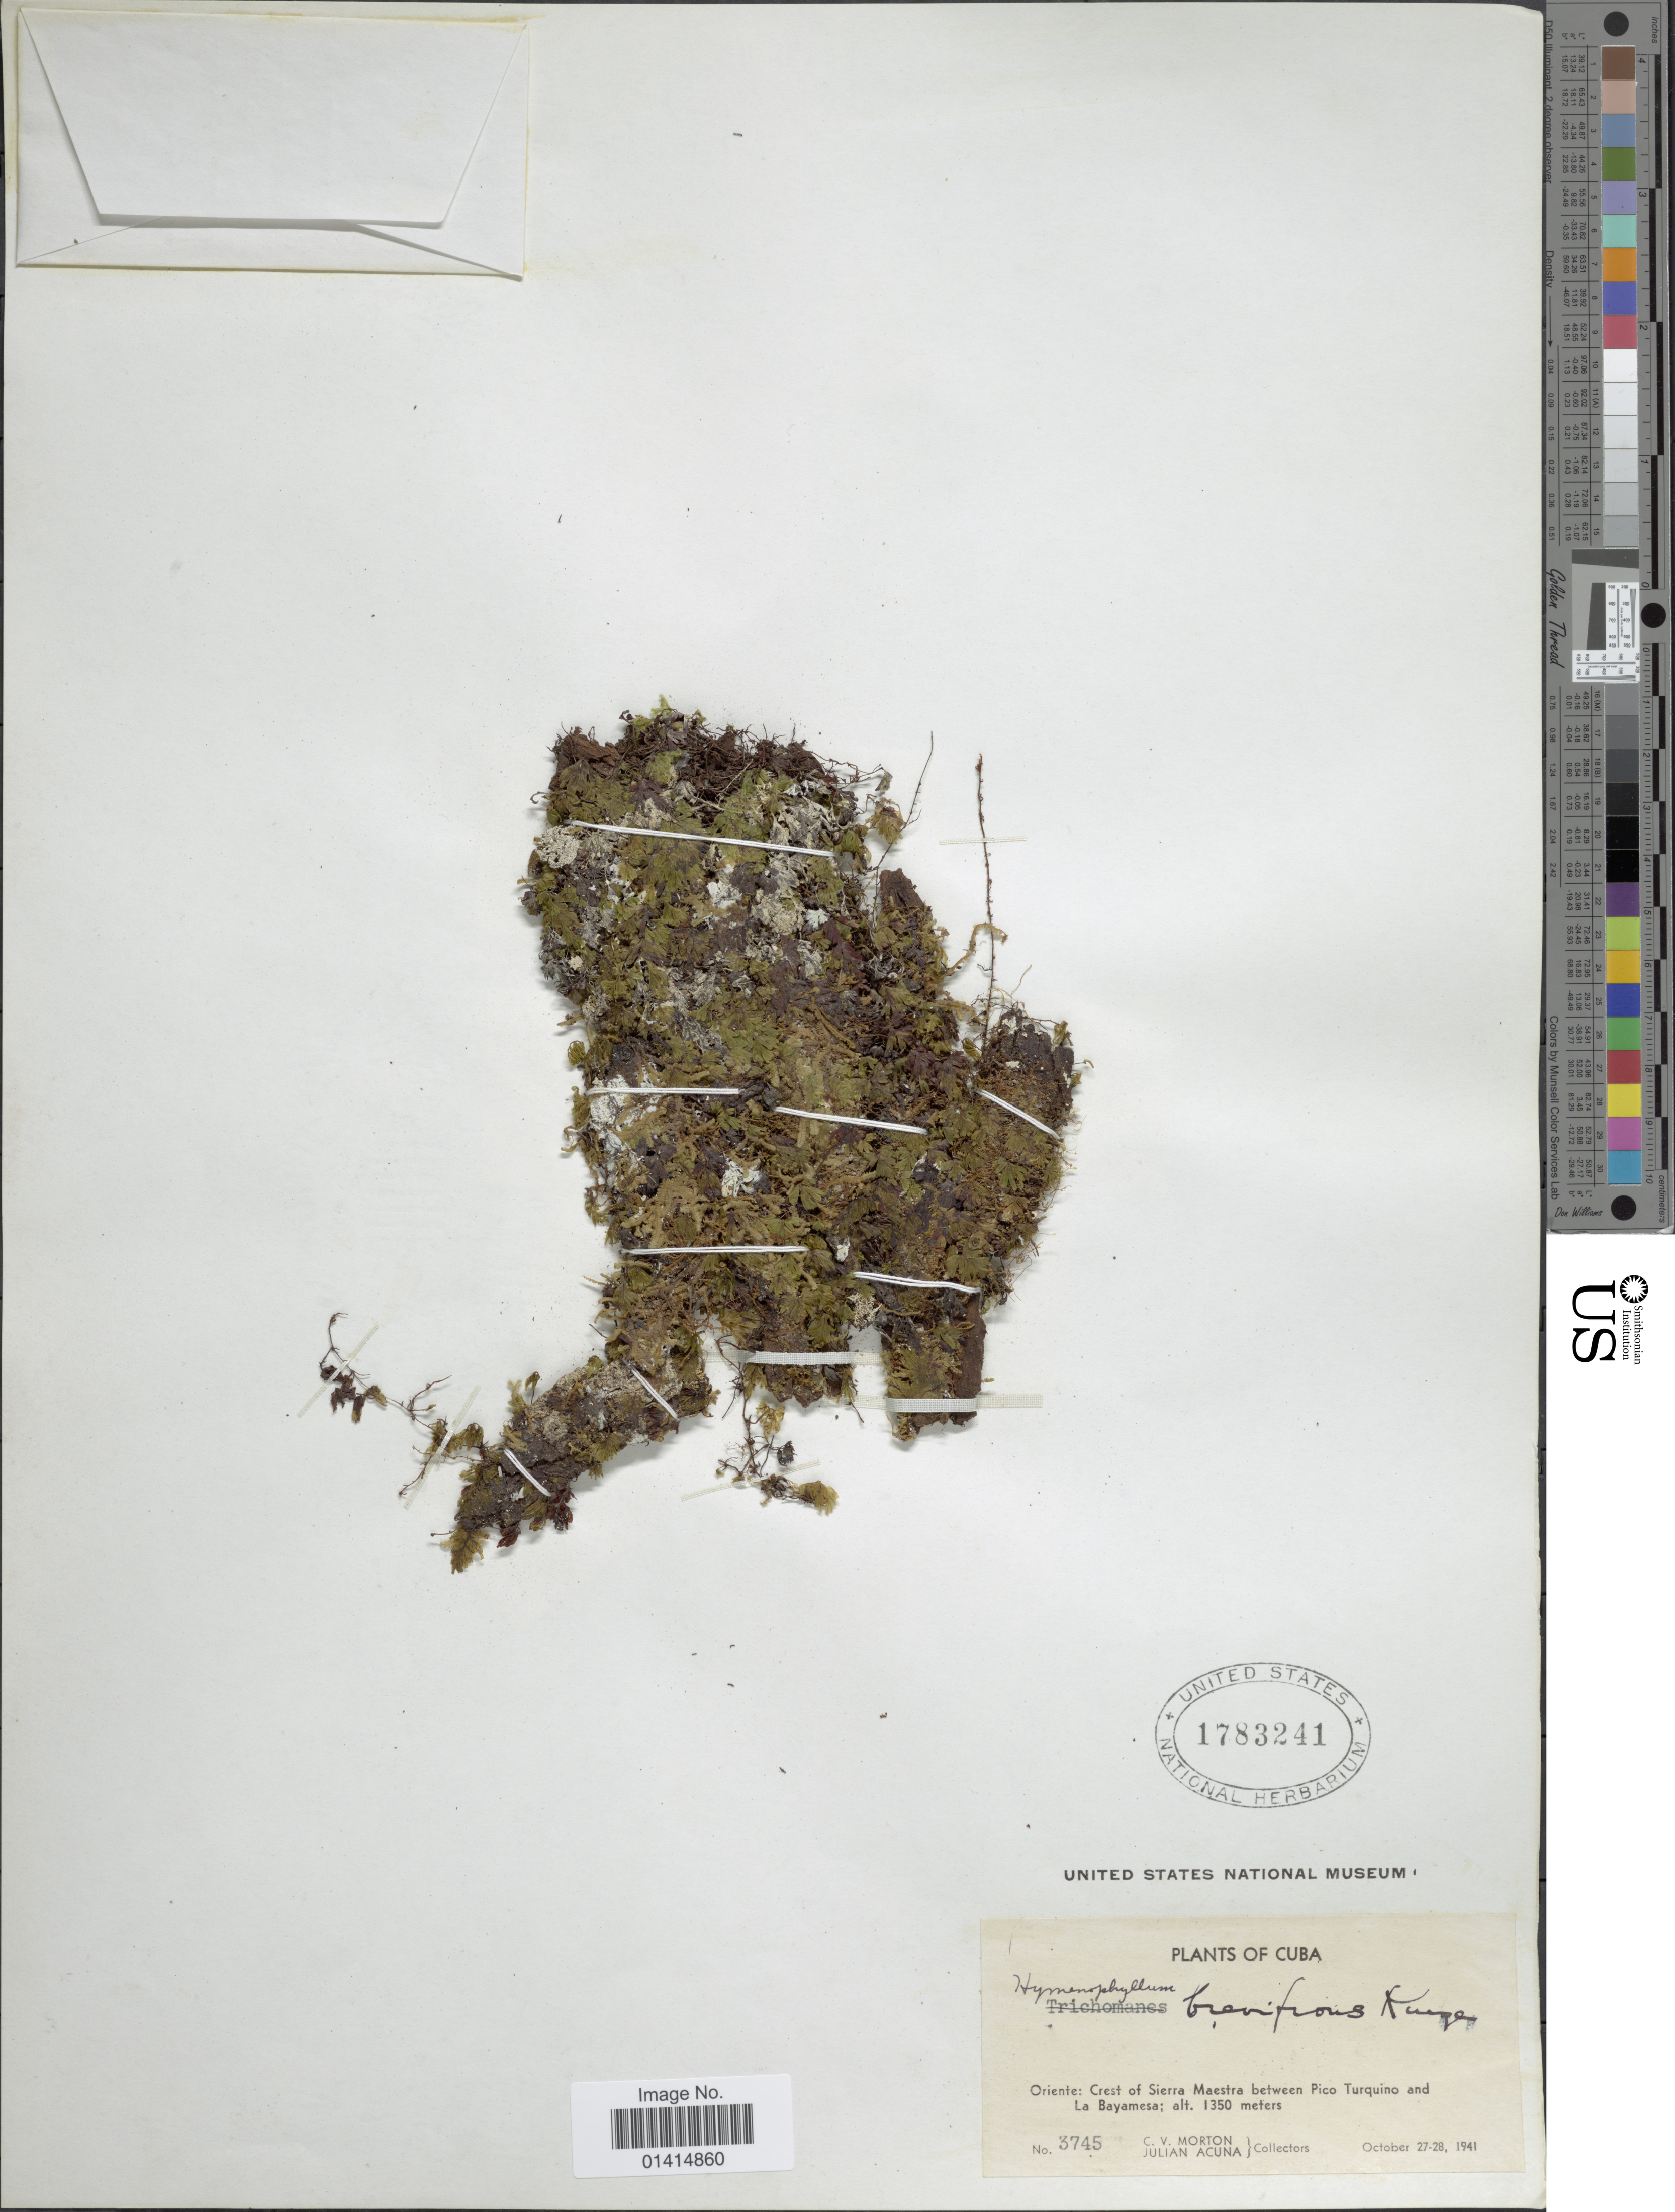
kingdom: Plantae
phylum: Tracheophyta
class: Polypodiopsida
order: Hymenophyllales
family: Hymenophyllaceae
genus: Hymenophyllum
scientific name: Hymenophyllum brevifrons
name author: Kunze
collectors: C. V. Morton & J. B. Acuña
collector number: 3745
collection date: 1941-10-27/1941-10-28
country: Cuba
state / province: Oriente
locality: Crest of SIerra Maestra between Pico Turquino and La Bayamesa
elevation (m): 1350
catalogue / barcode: US 1783241